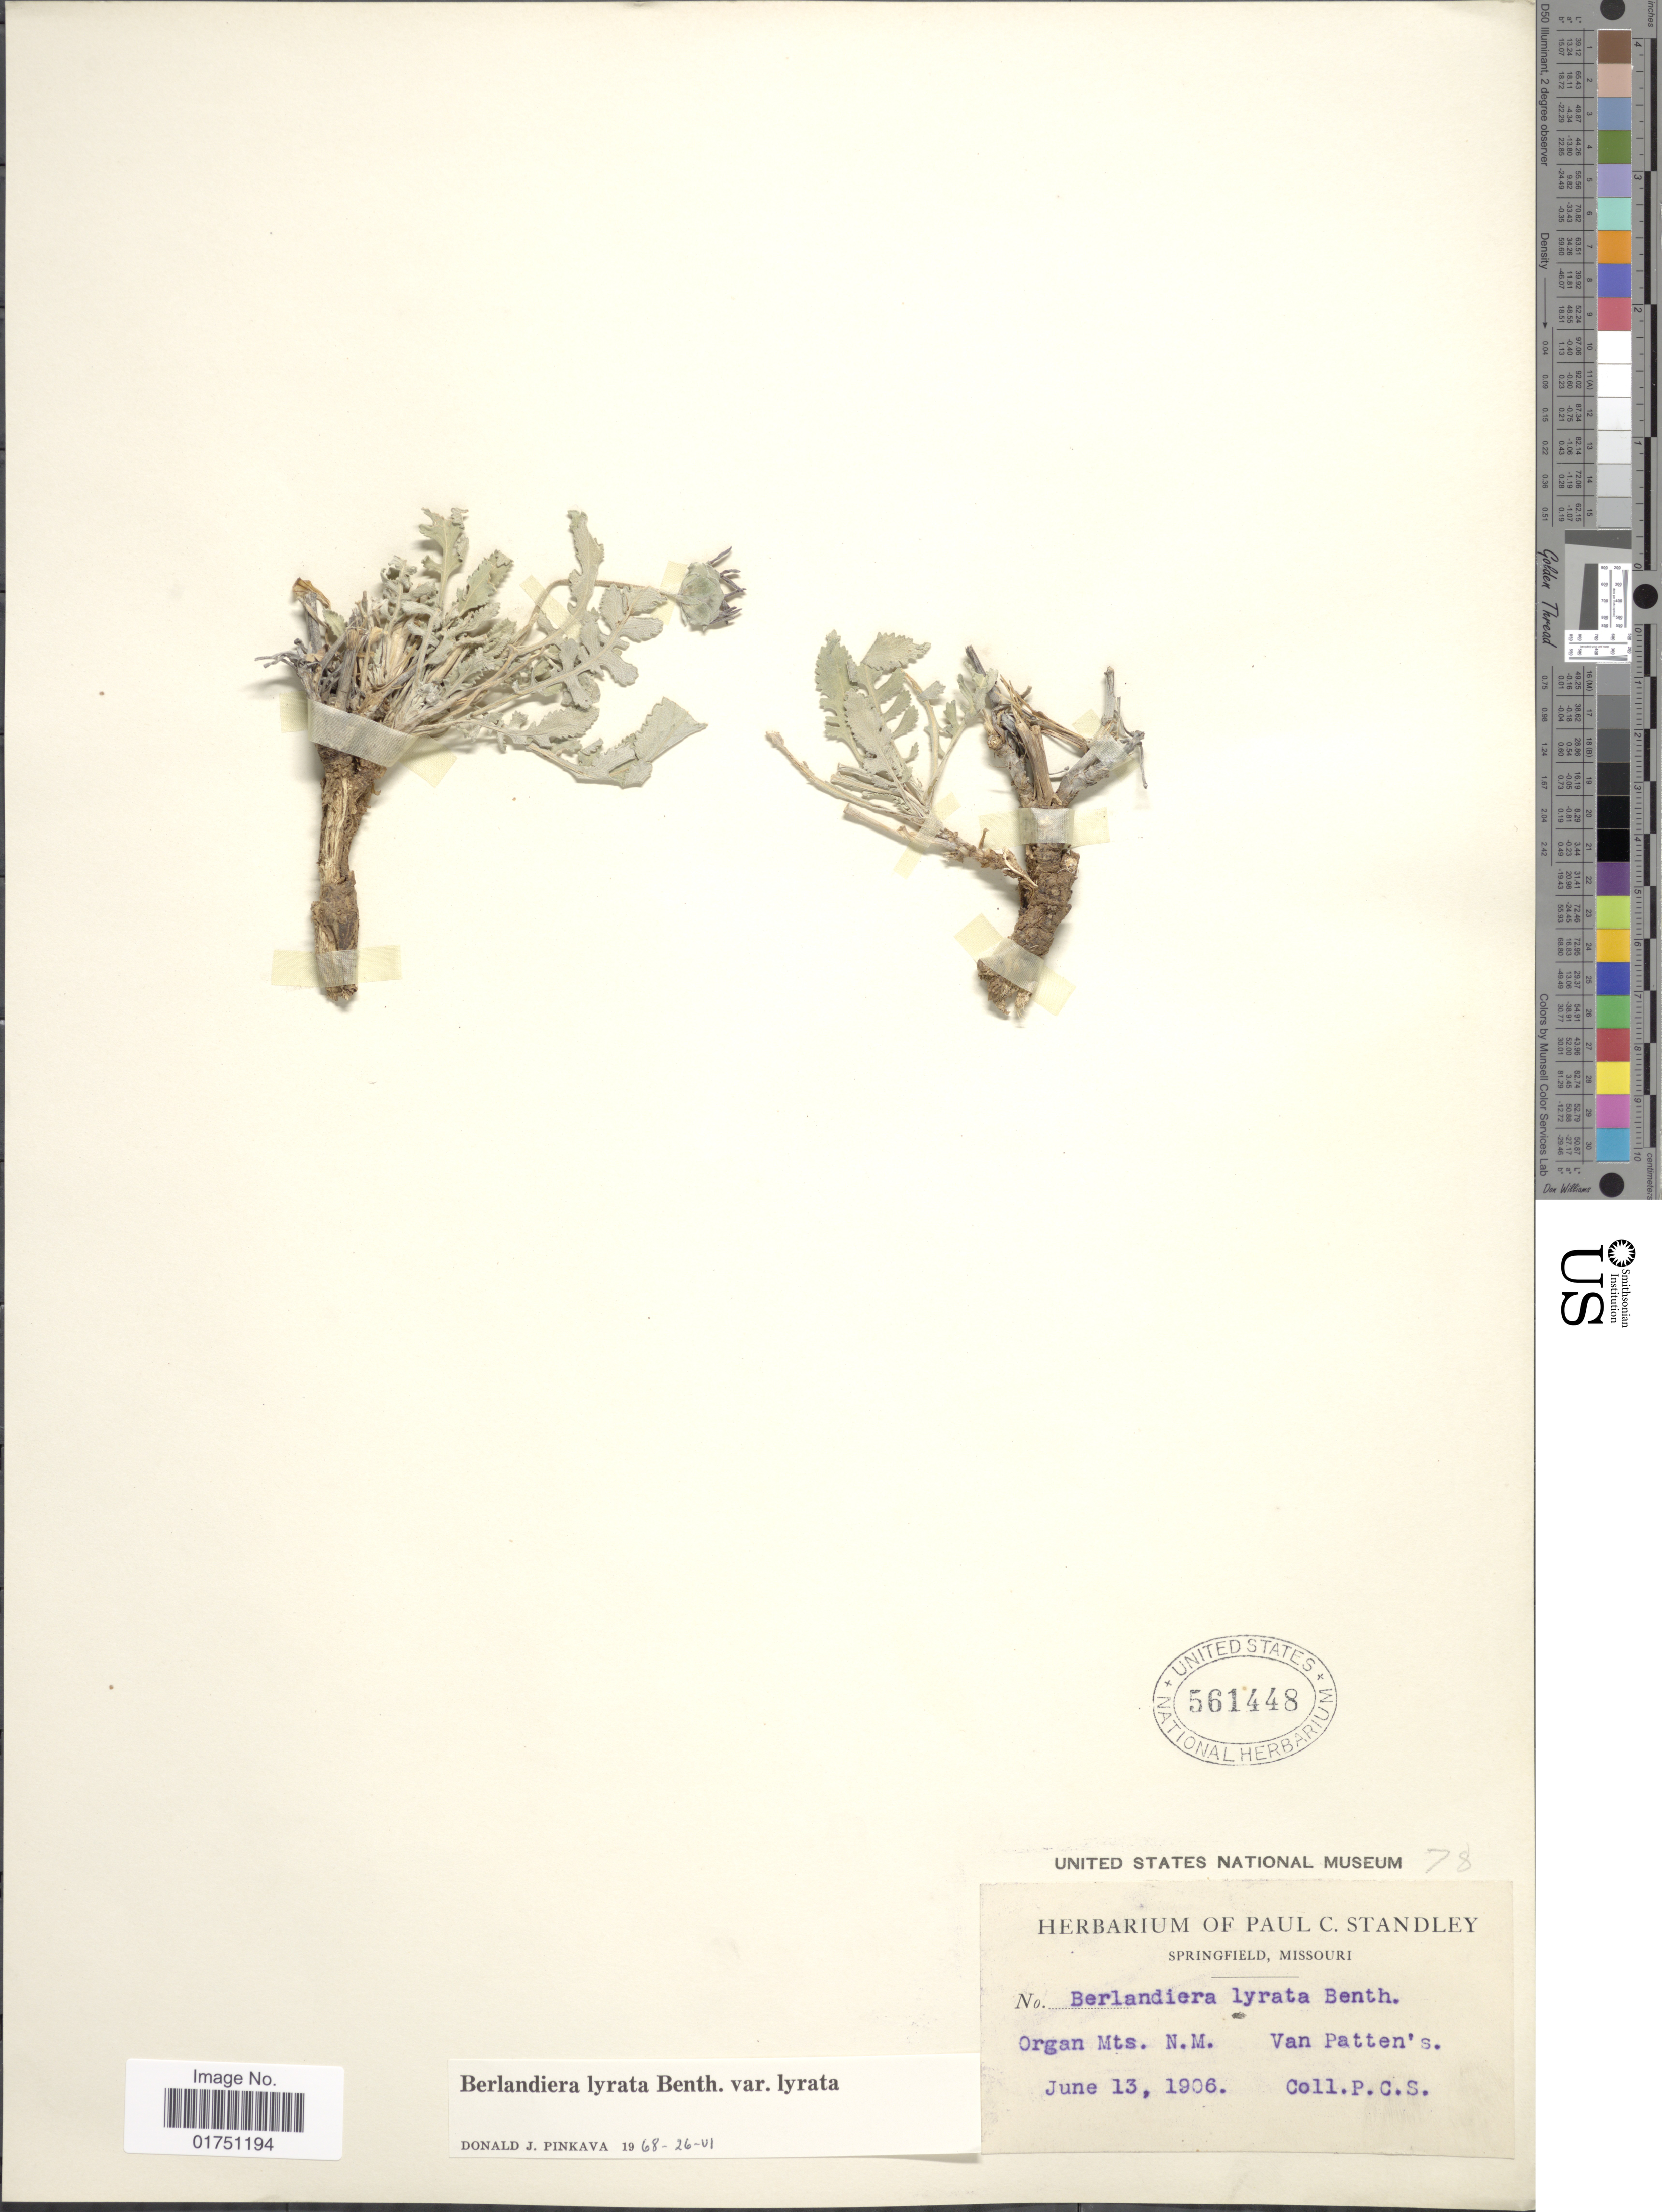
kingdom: Plantae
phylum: Tracheophyta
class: Magnoliopsida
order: Asterales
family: Asteraceae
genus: Berlandiera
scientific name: Berlandiera lyrata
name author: Benth.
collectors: P. C. Standley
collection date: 1906-06-13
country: United States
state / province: New Mexico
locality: Organ Mts. N.M. Van Patten's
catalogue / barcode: US 561448